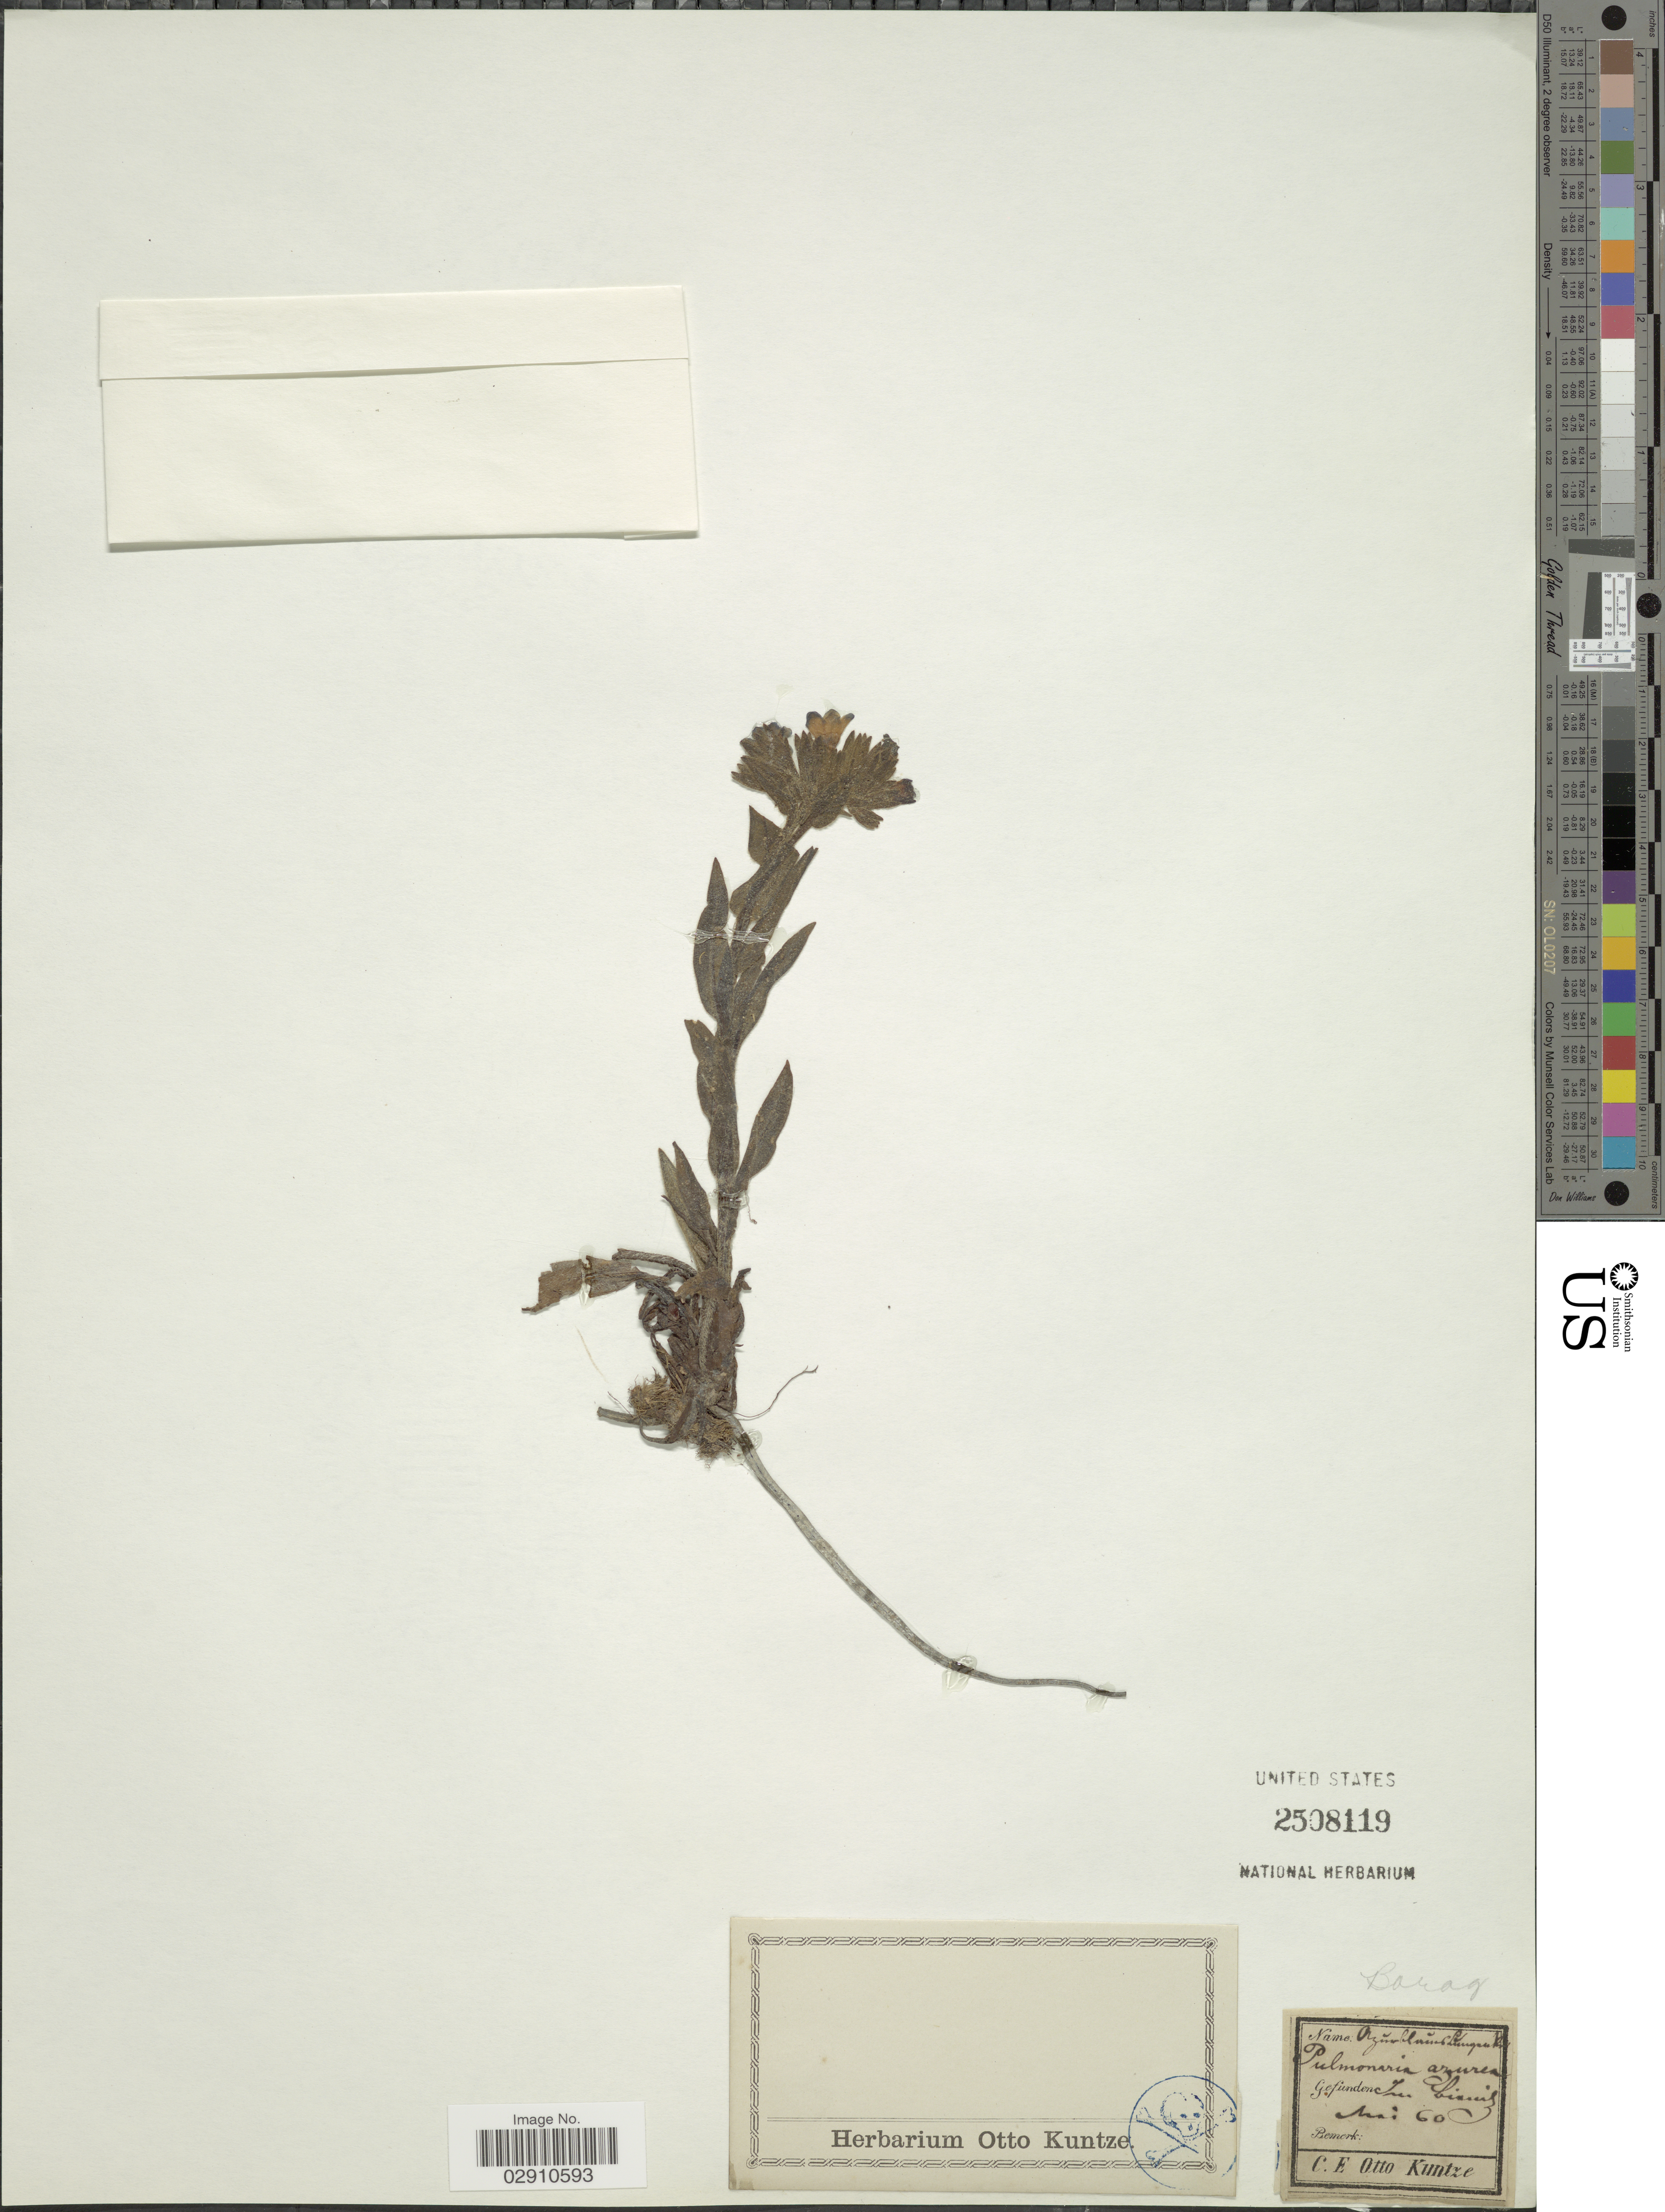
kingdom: Plantae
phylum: Tracheophyta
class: Magnoliopsida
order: Boraginales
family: Boraginaceae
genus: Pulmonaria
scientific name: Pulmonaria azurea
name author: Besser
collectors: C.E.O. Kuntze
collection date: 1860-05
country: Germany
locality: Im Linnitz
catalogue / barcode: US 2508119